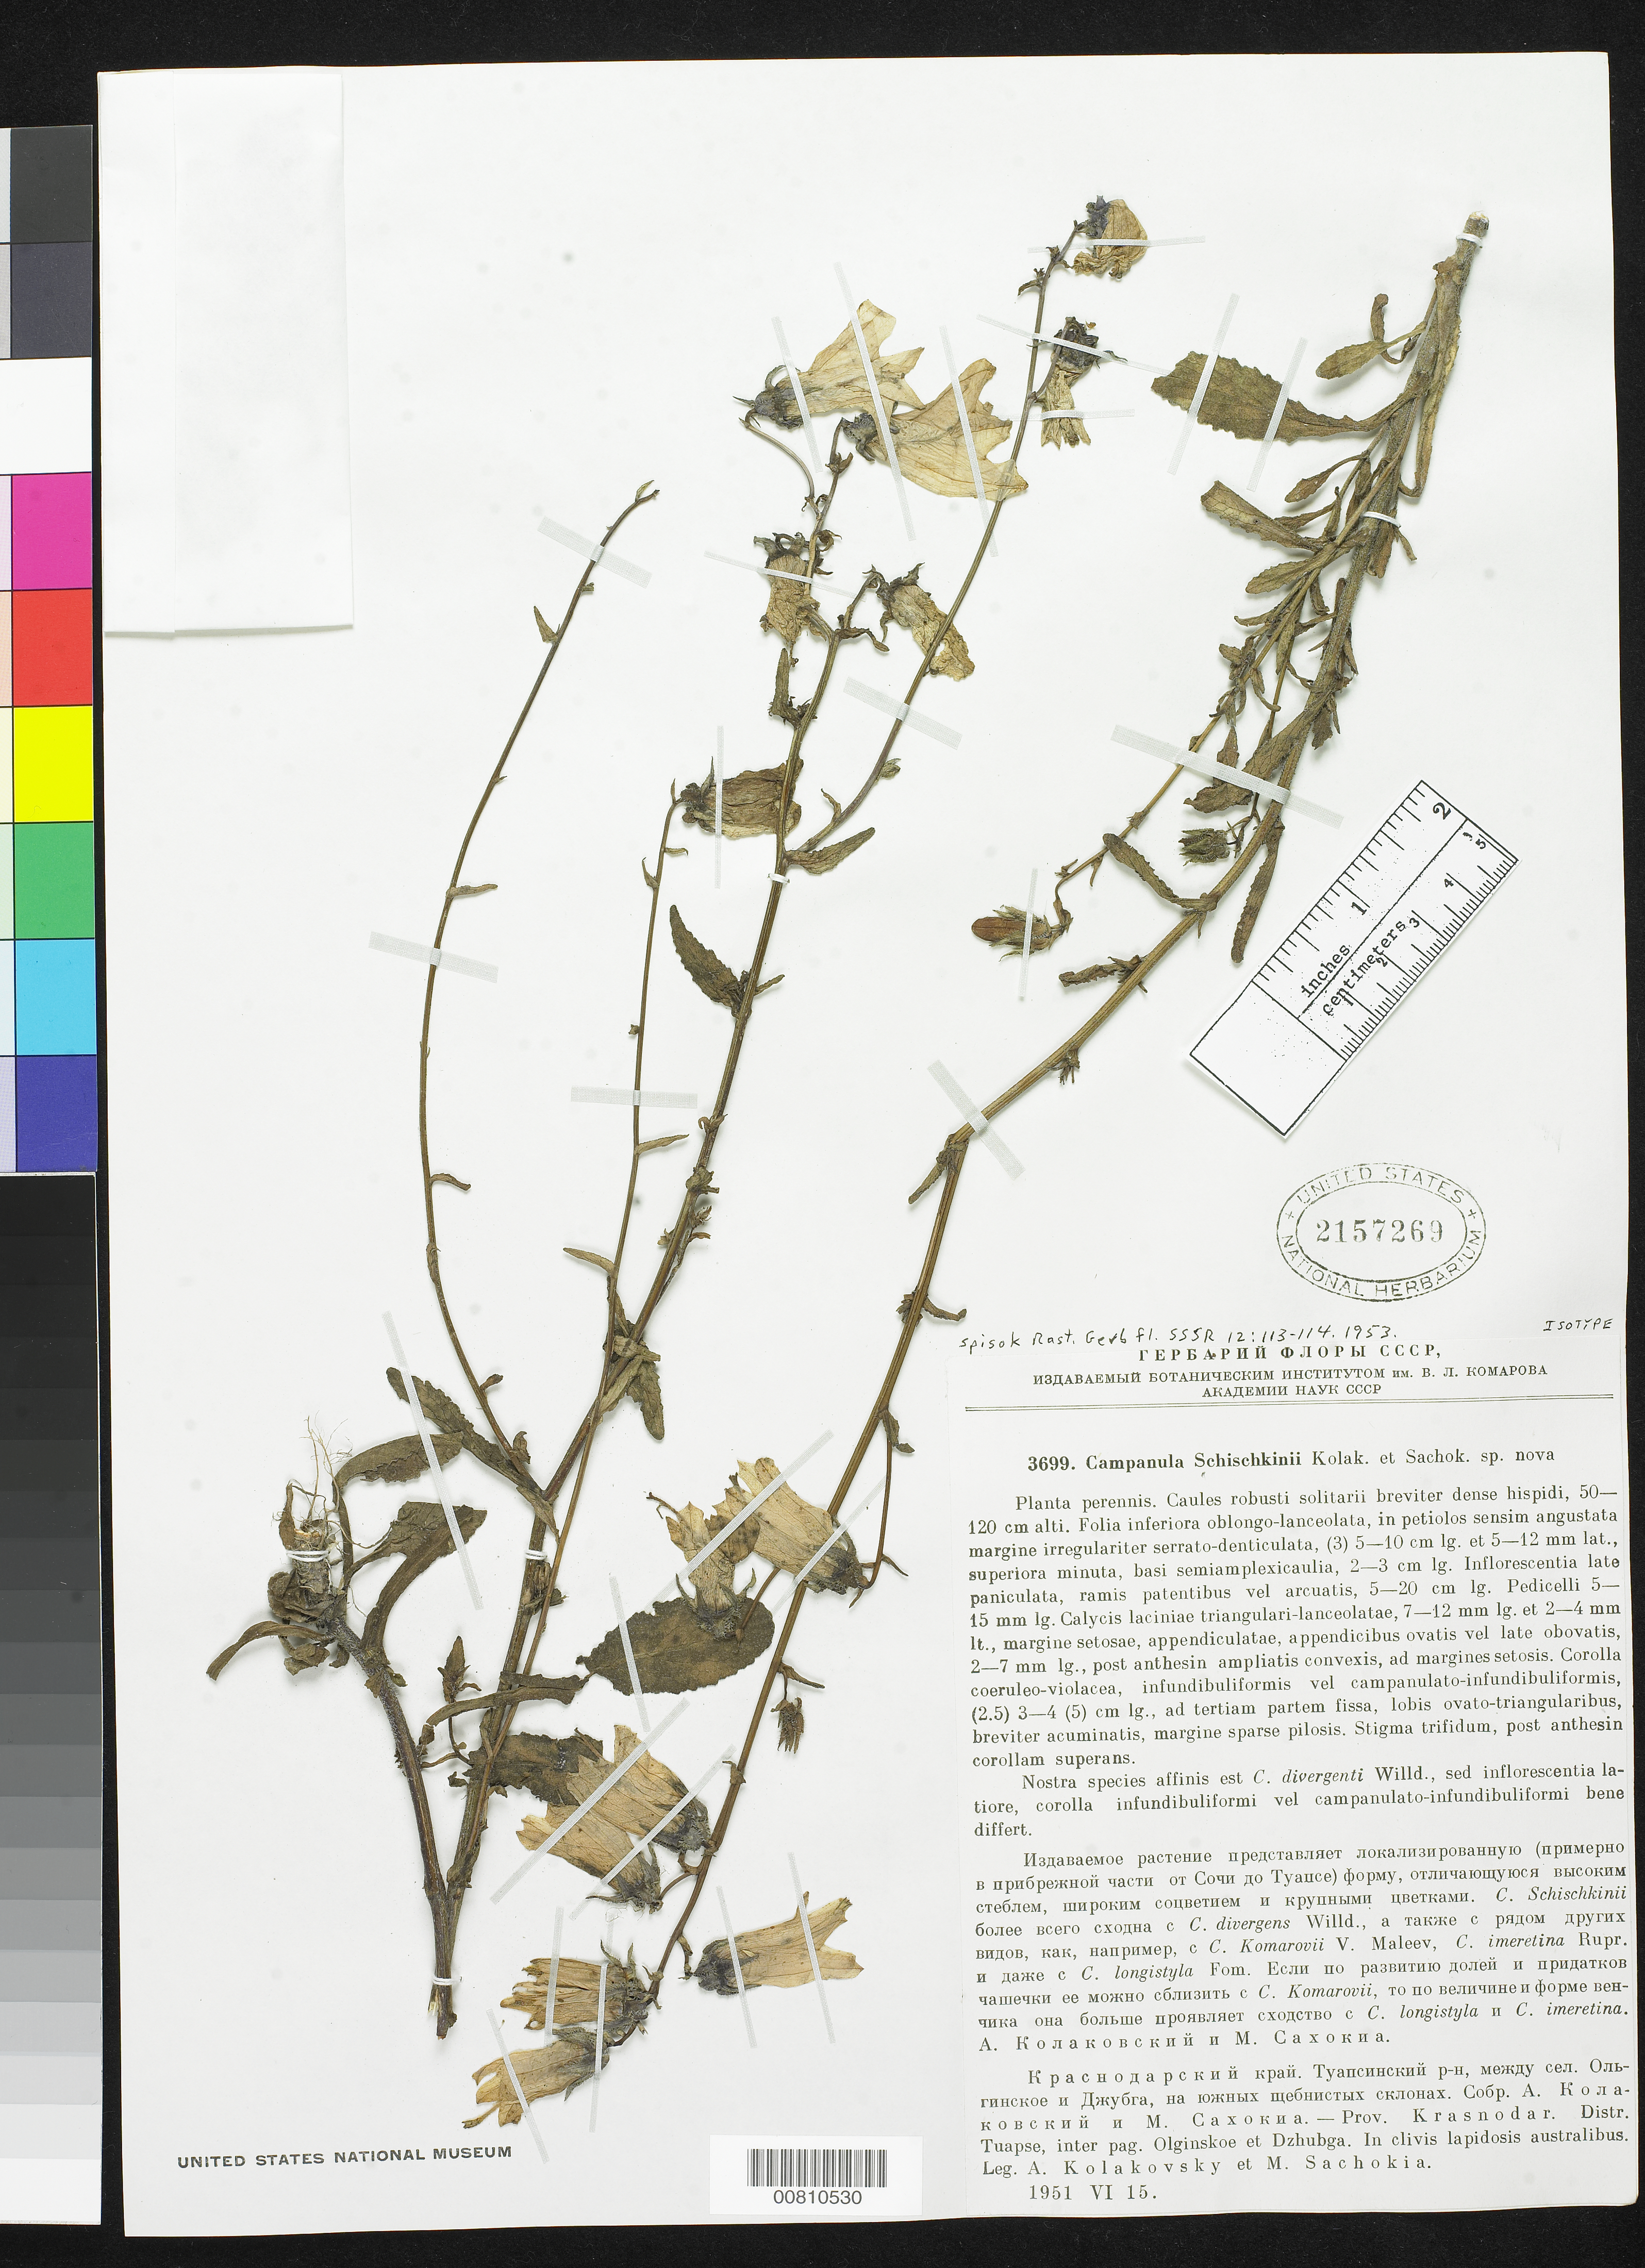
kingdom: Plantae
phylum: Tracheophyta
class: Magnoliopsida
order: Asterales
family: Campanulaceae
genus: Campanula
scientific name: Campanula schischkinii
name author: Kolakovsky & Sachokia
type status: Isotype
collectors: A. Kolakovsky & M. Sachokia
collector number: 3699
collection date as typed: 15 Jun 1951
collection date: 1951-06-15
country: Russian Federation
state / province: Krasnodar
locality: Prov. Krasnodar. Distr. Tuapse, inter pag. Olginskoe et Dzhubga. In clivis lapidosis australibus.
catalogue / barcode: US 2157269